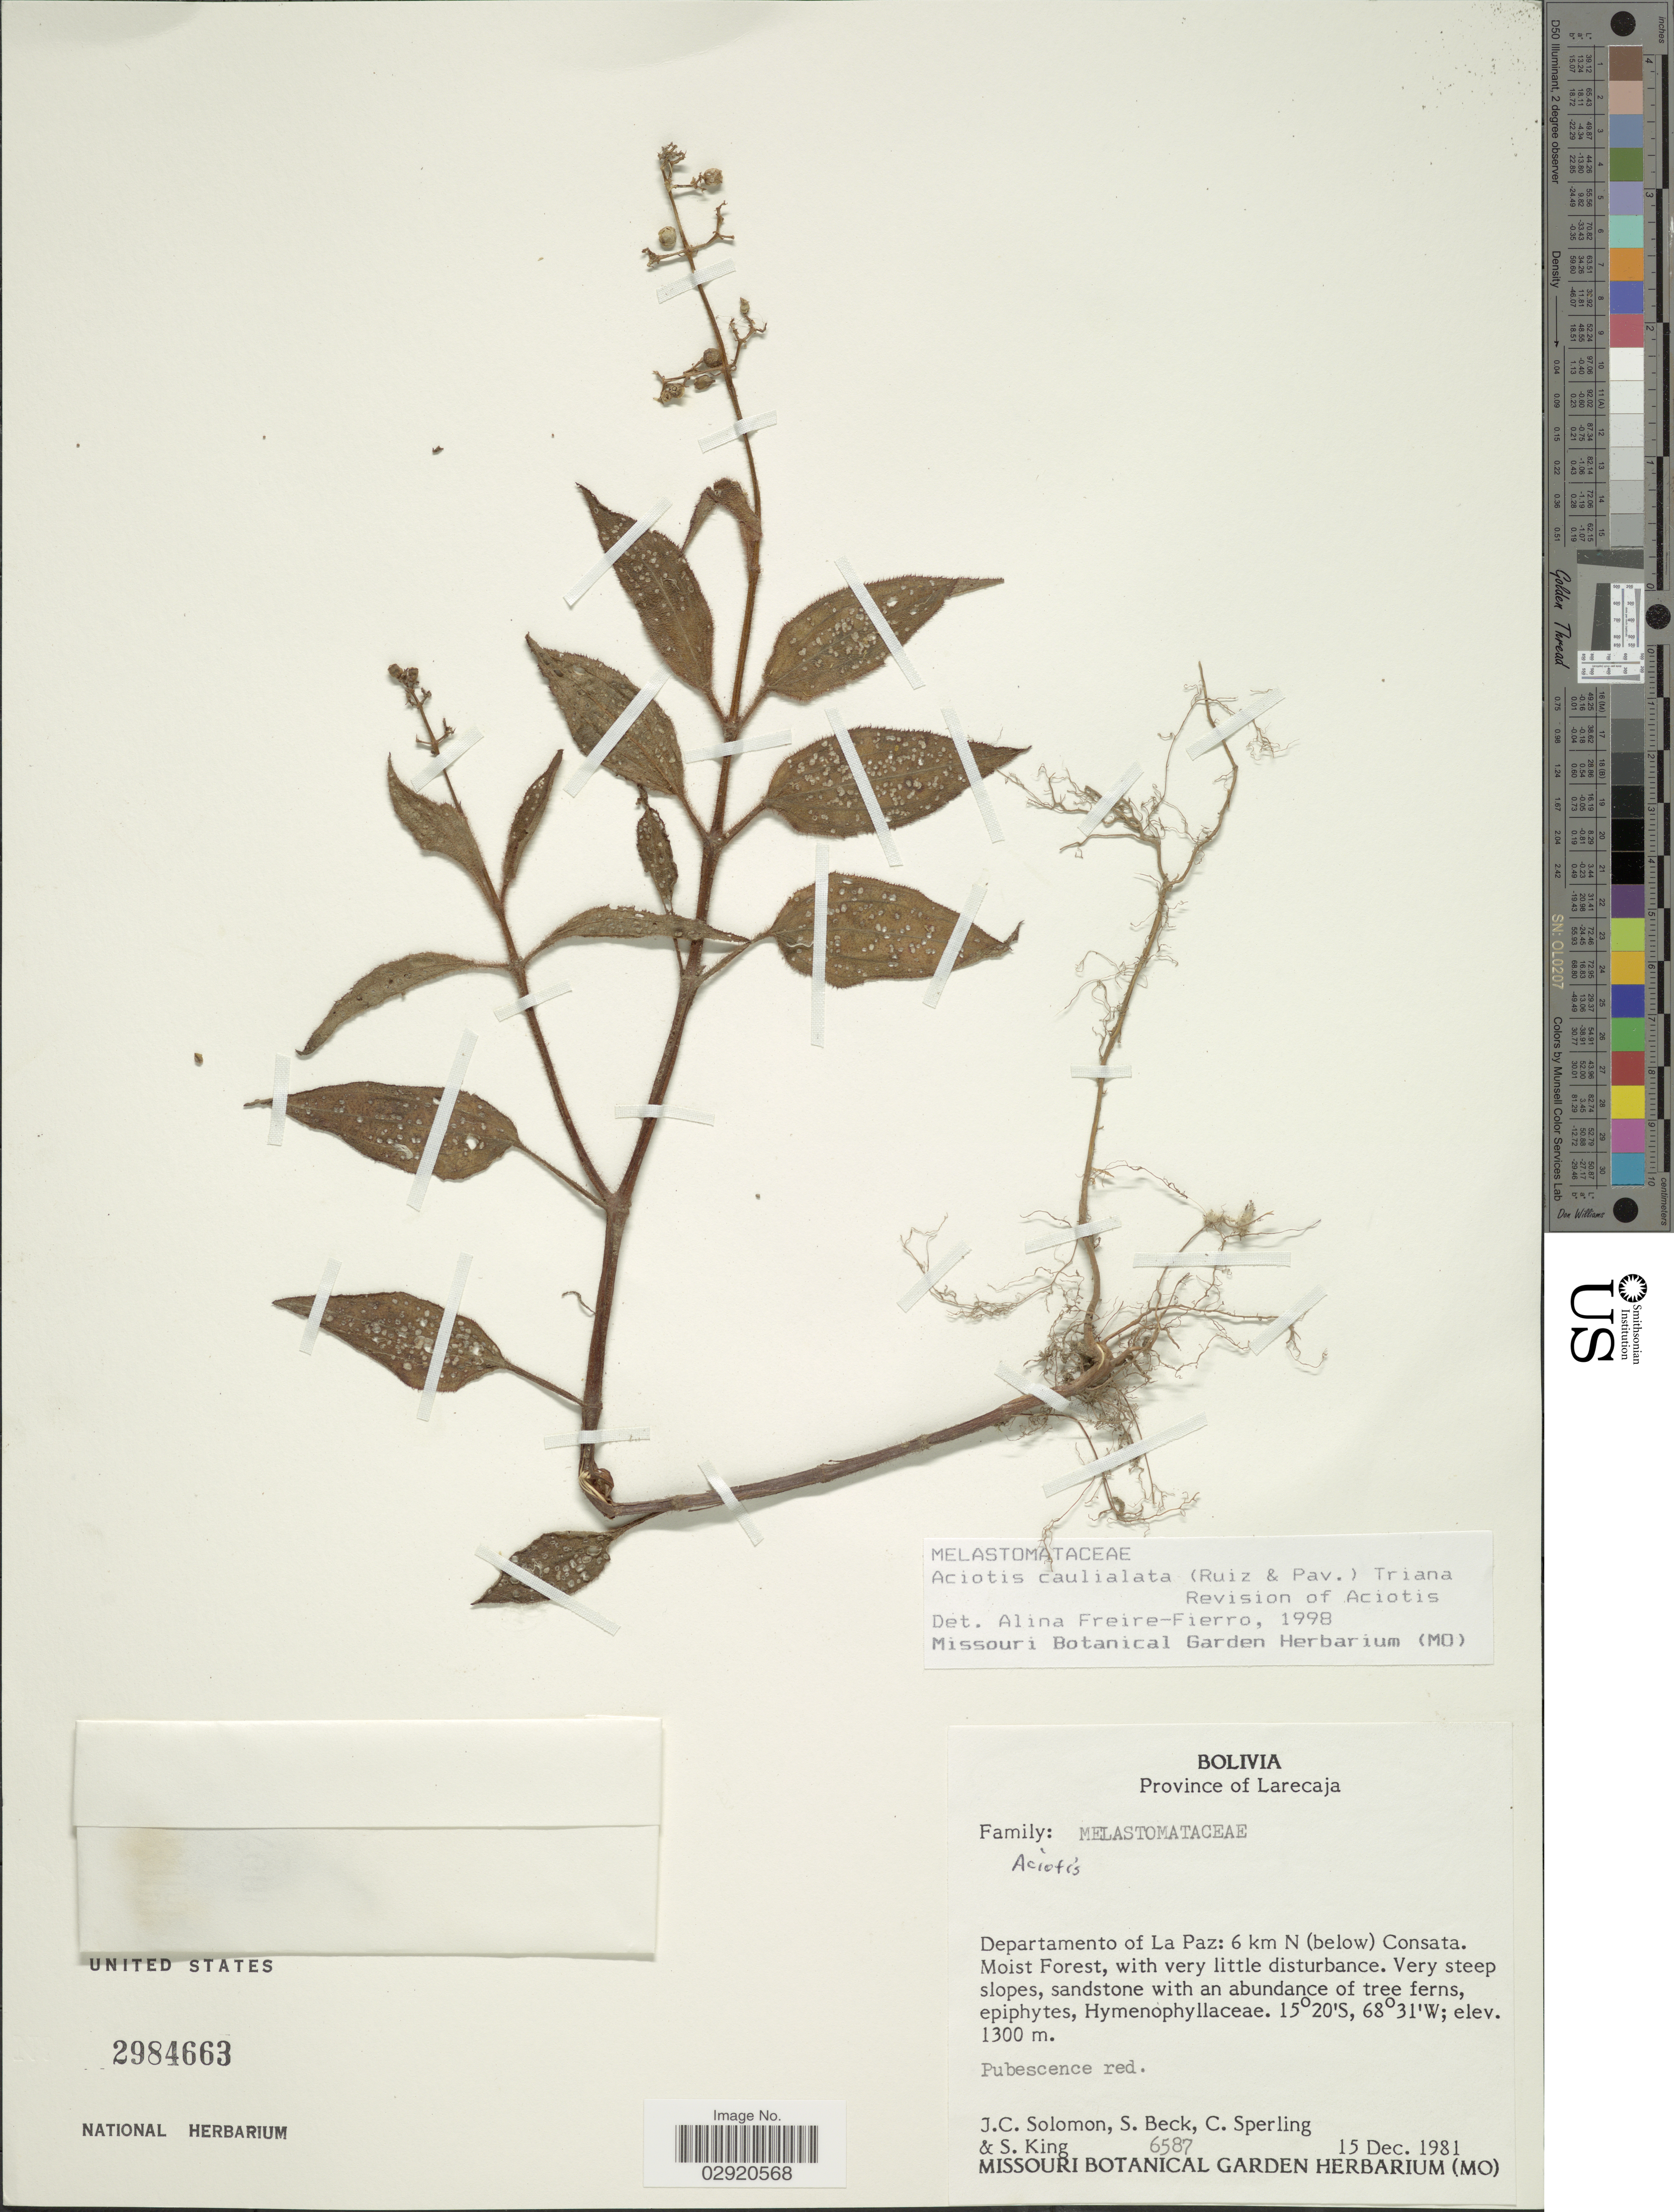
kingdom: Plantae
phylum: Tracheophyta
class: Magnoliopsida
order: Myrtales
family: Melastomataceae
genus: Aciotis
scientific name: Aciotis rubricaulis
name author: (Mart. ex DC.) Triana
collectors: J. C. Solomon, S. G. Beck, C. Sperling & S. King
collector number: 6587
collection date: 1981-12-15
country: Bolivia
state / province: La Paz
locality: Province of Larecaja. Departamento of La Paz: 6 km N (below) Consata.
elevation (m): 1300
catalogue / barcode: US 2984663